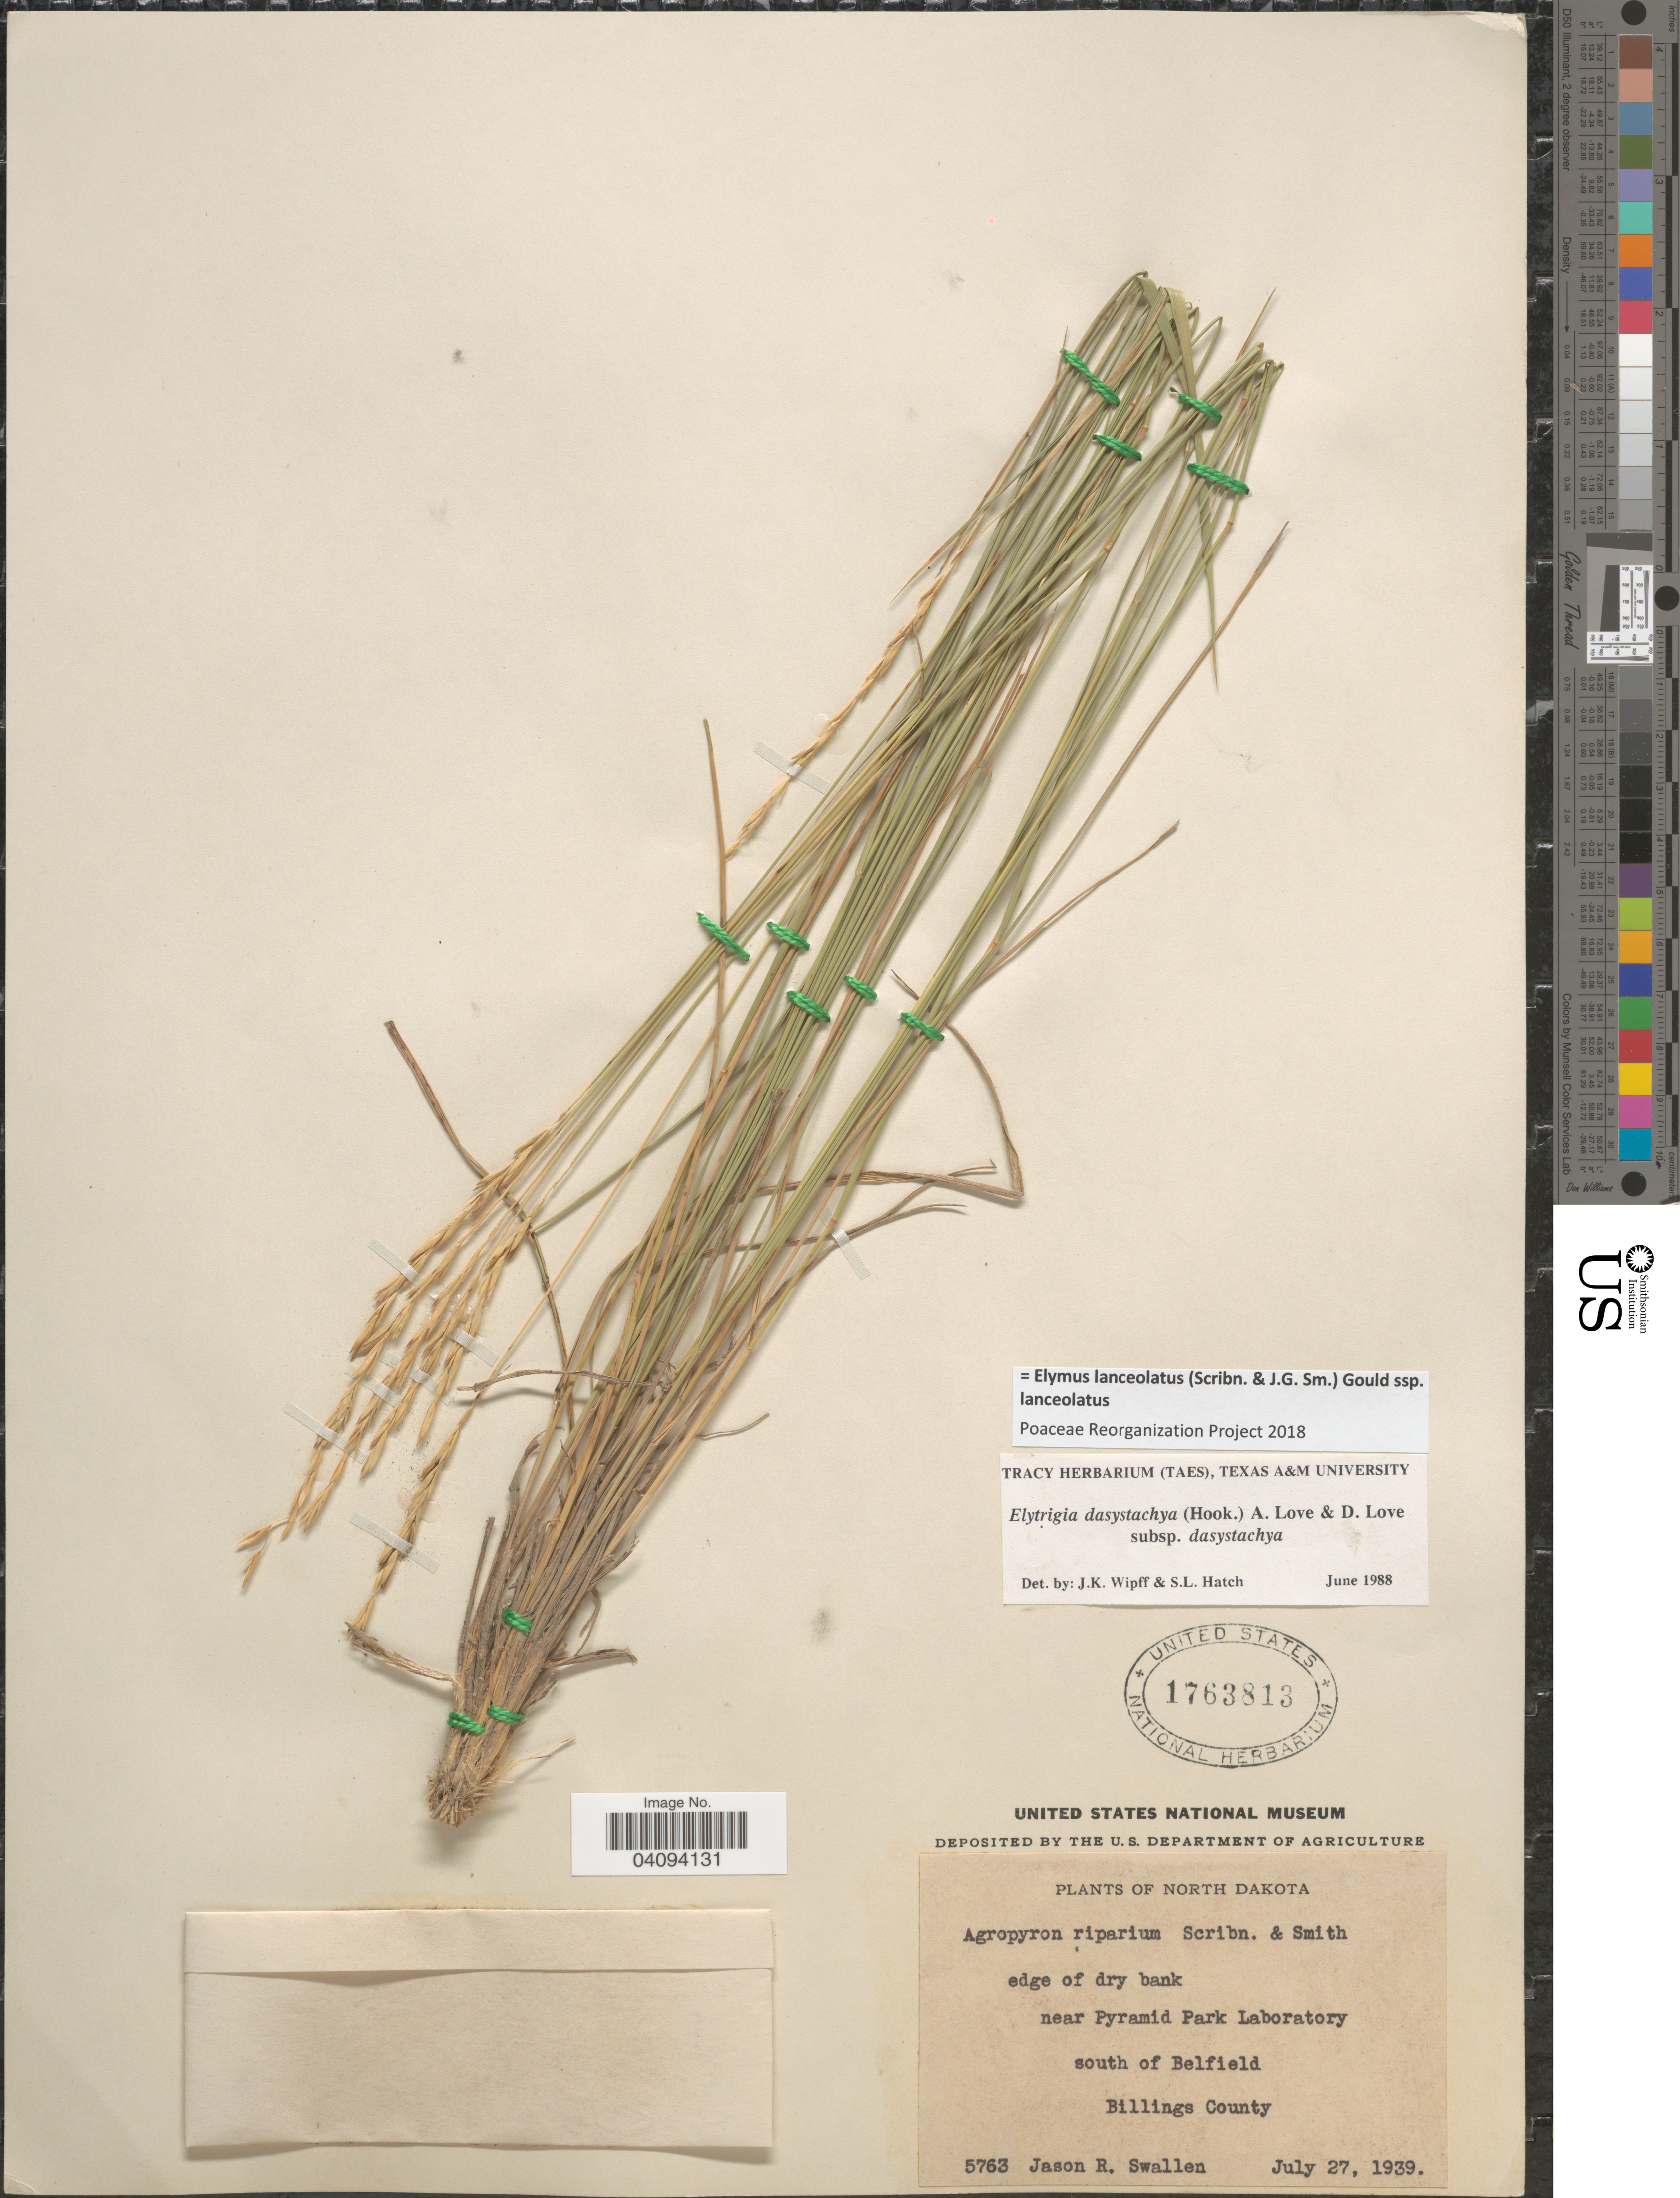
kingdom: Plantae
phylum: Tracheophyta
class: Liliopsida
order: Poales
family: Poaceae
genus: Elymus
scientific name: Elymus lanceolatus subsp. lanceolatus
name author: (Scribn. & J.G. Sm.) Gould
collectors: J. R. Swallen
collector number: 5763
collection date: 1939-07-27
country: United States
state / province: North Dakota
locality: Near Pyramid Park Laboratory. South of Belfield. Billings County.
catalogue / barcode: US 1763813